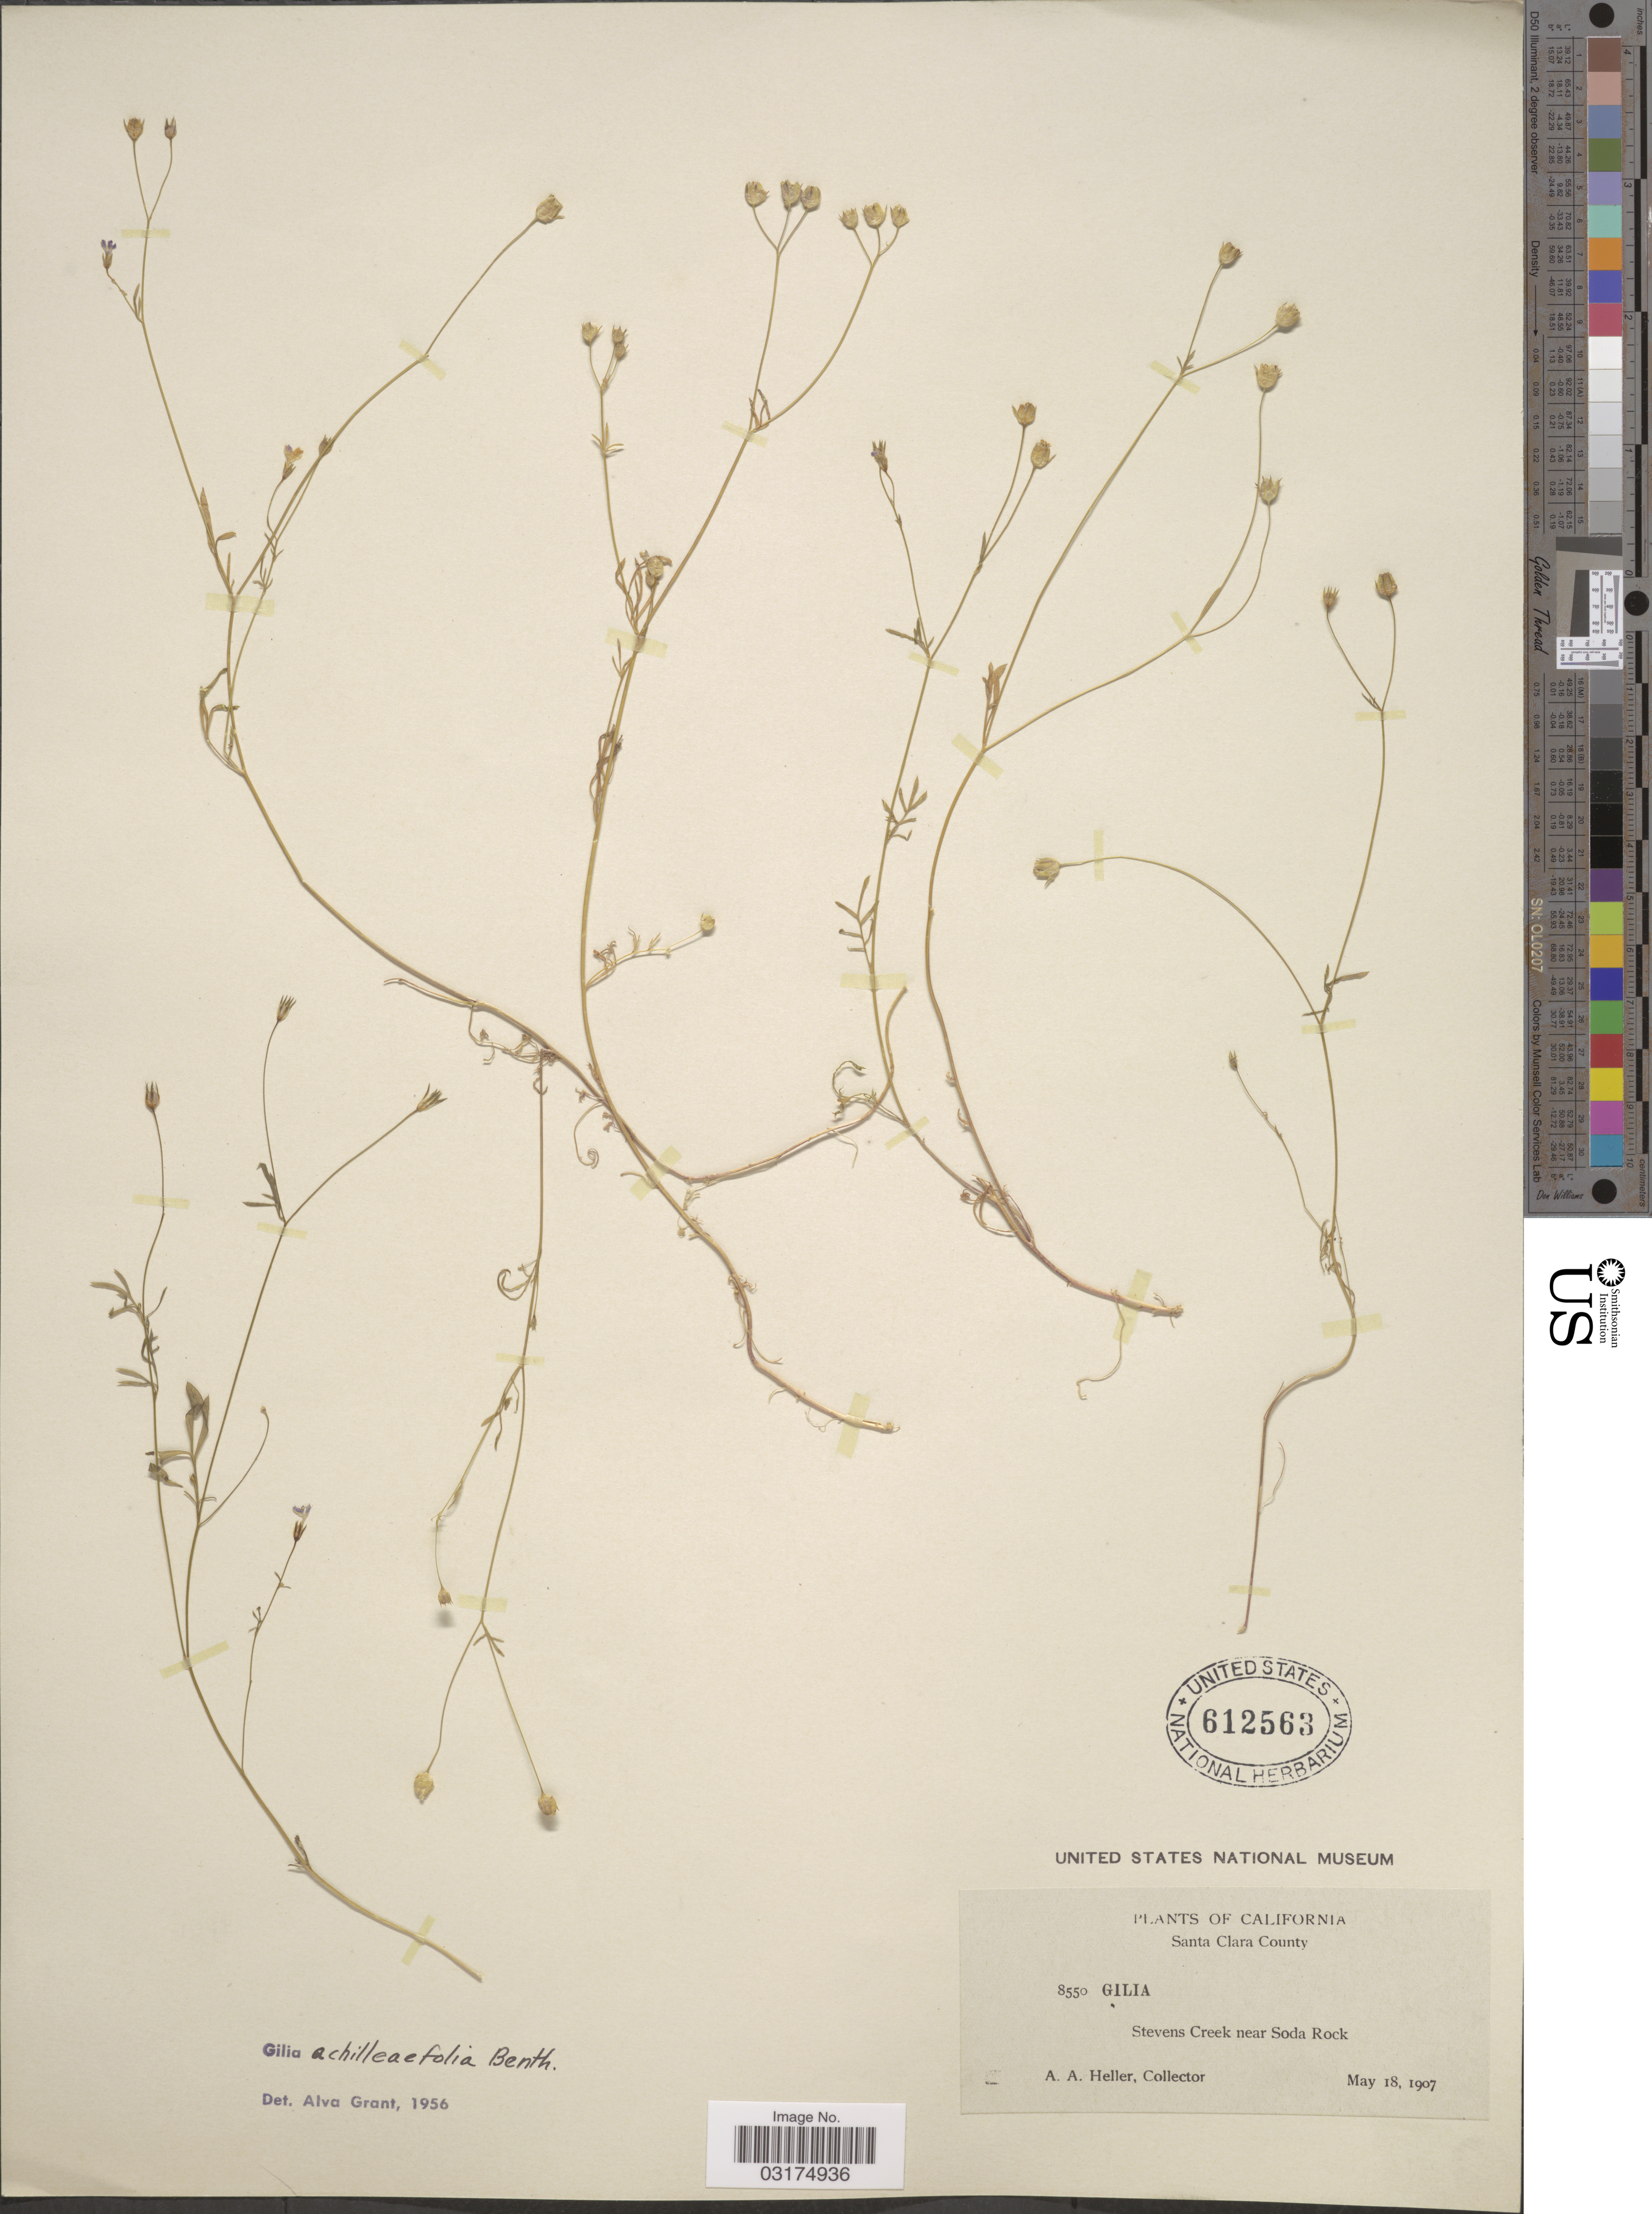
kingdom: Plantae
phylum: Tracheophyta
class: Magnoliopsida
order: Ericales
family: Polemoniaceae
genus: Gilia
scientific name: Gilia achilleifolia subsp. multicaulis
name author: (Benth.) V.E. Grant & A.D. Grant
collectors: A. A. Heller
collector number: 8550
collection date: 1907-05-18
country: United States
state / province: California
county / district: Santa Clara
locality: Santa Clara County. Stevens Creek near Soda Rock.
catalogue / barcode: US 612563